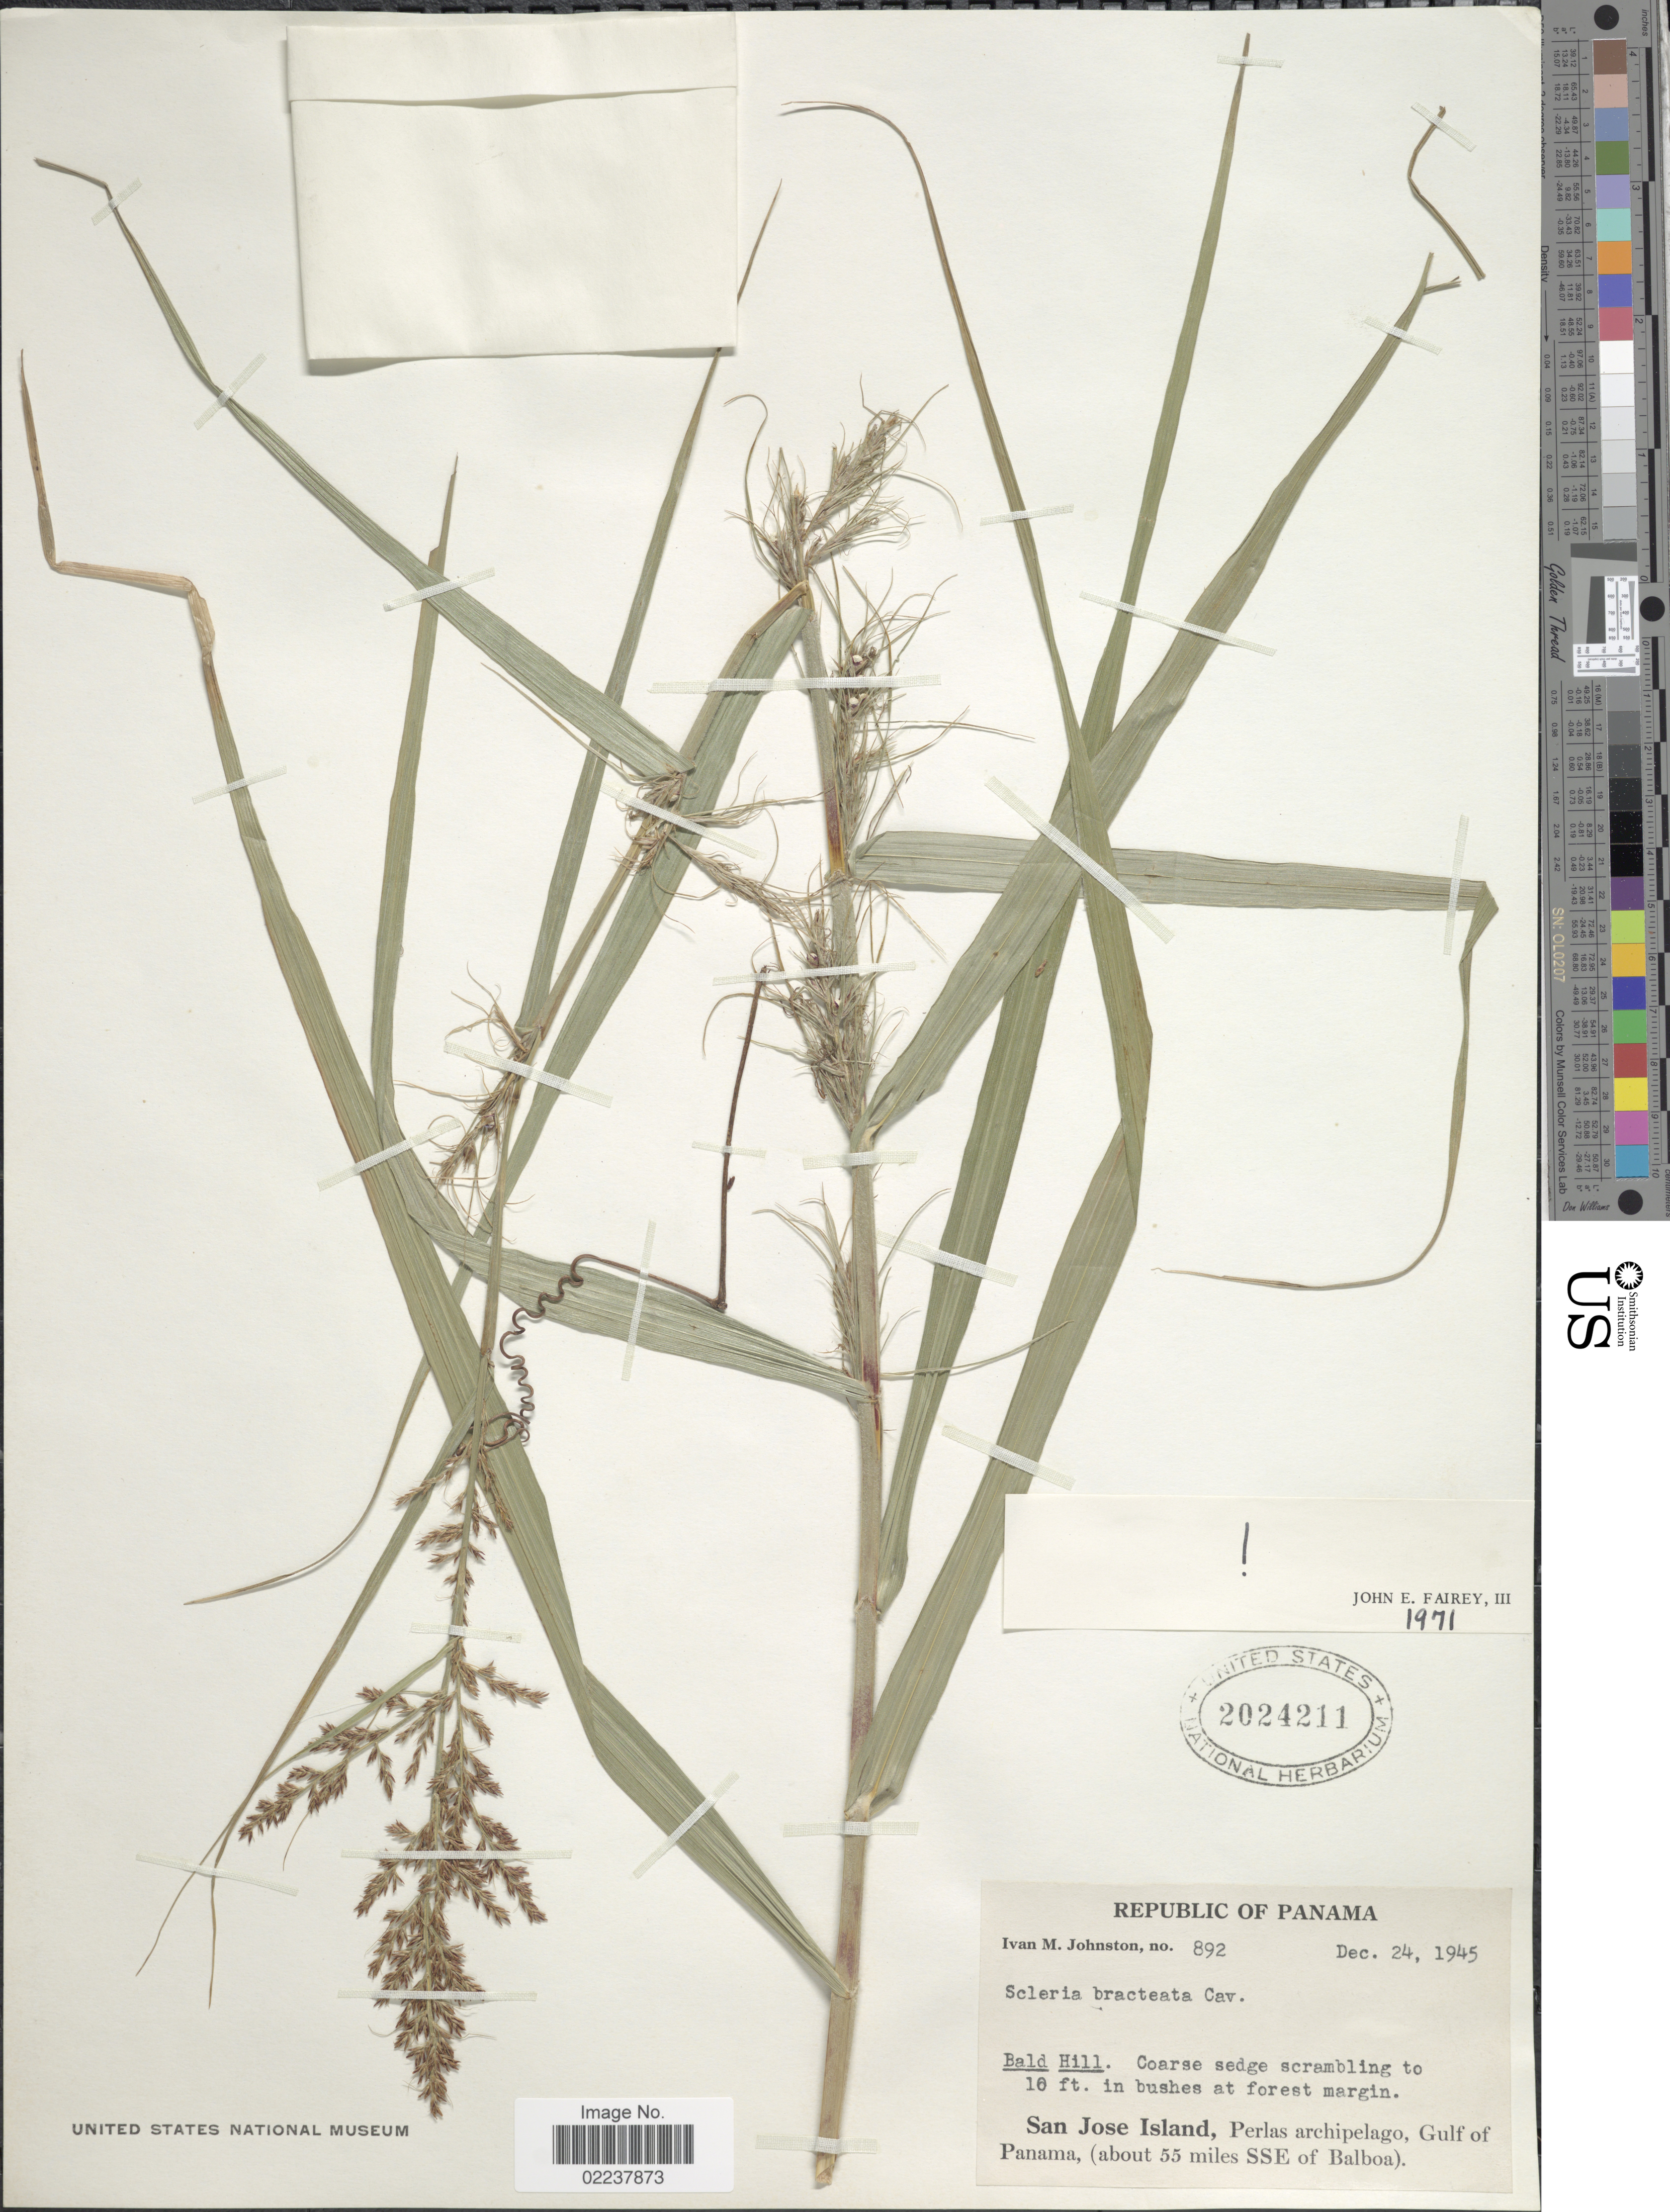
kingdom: Plantae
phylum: Tracheophyta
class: Liliopsida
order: Poales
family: Cyperaceae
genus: Scleria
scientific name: Scleria bracteata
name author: Cav.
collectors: I.M. Johnston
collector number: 892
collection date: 1945-12-24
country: Panama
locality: Bald Hill, San Jose Island, Perlas archipelago, Gulf of Panama, (about 55 miles SSE of Balboa)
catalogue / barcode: US 2024211